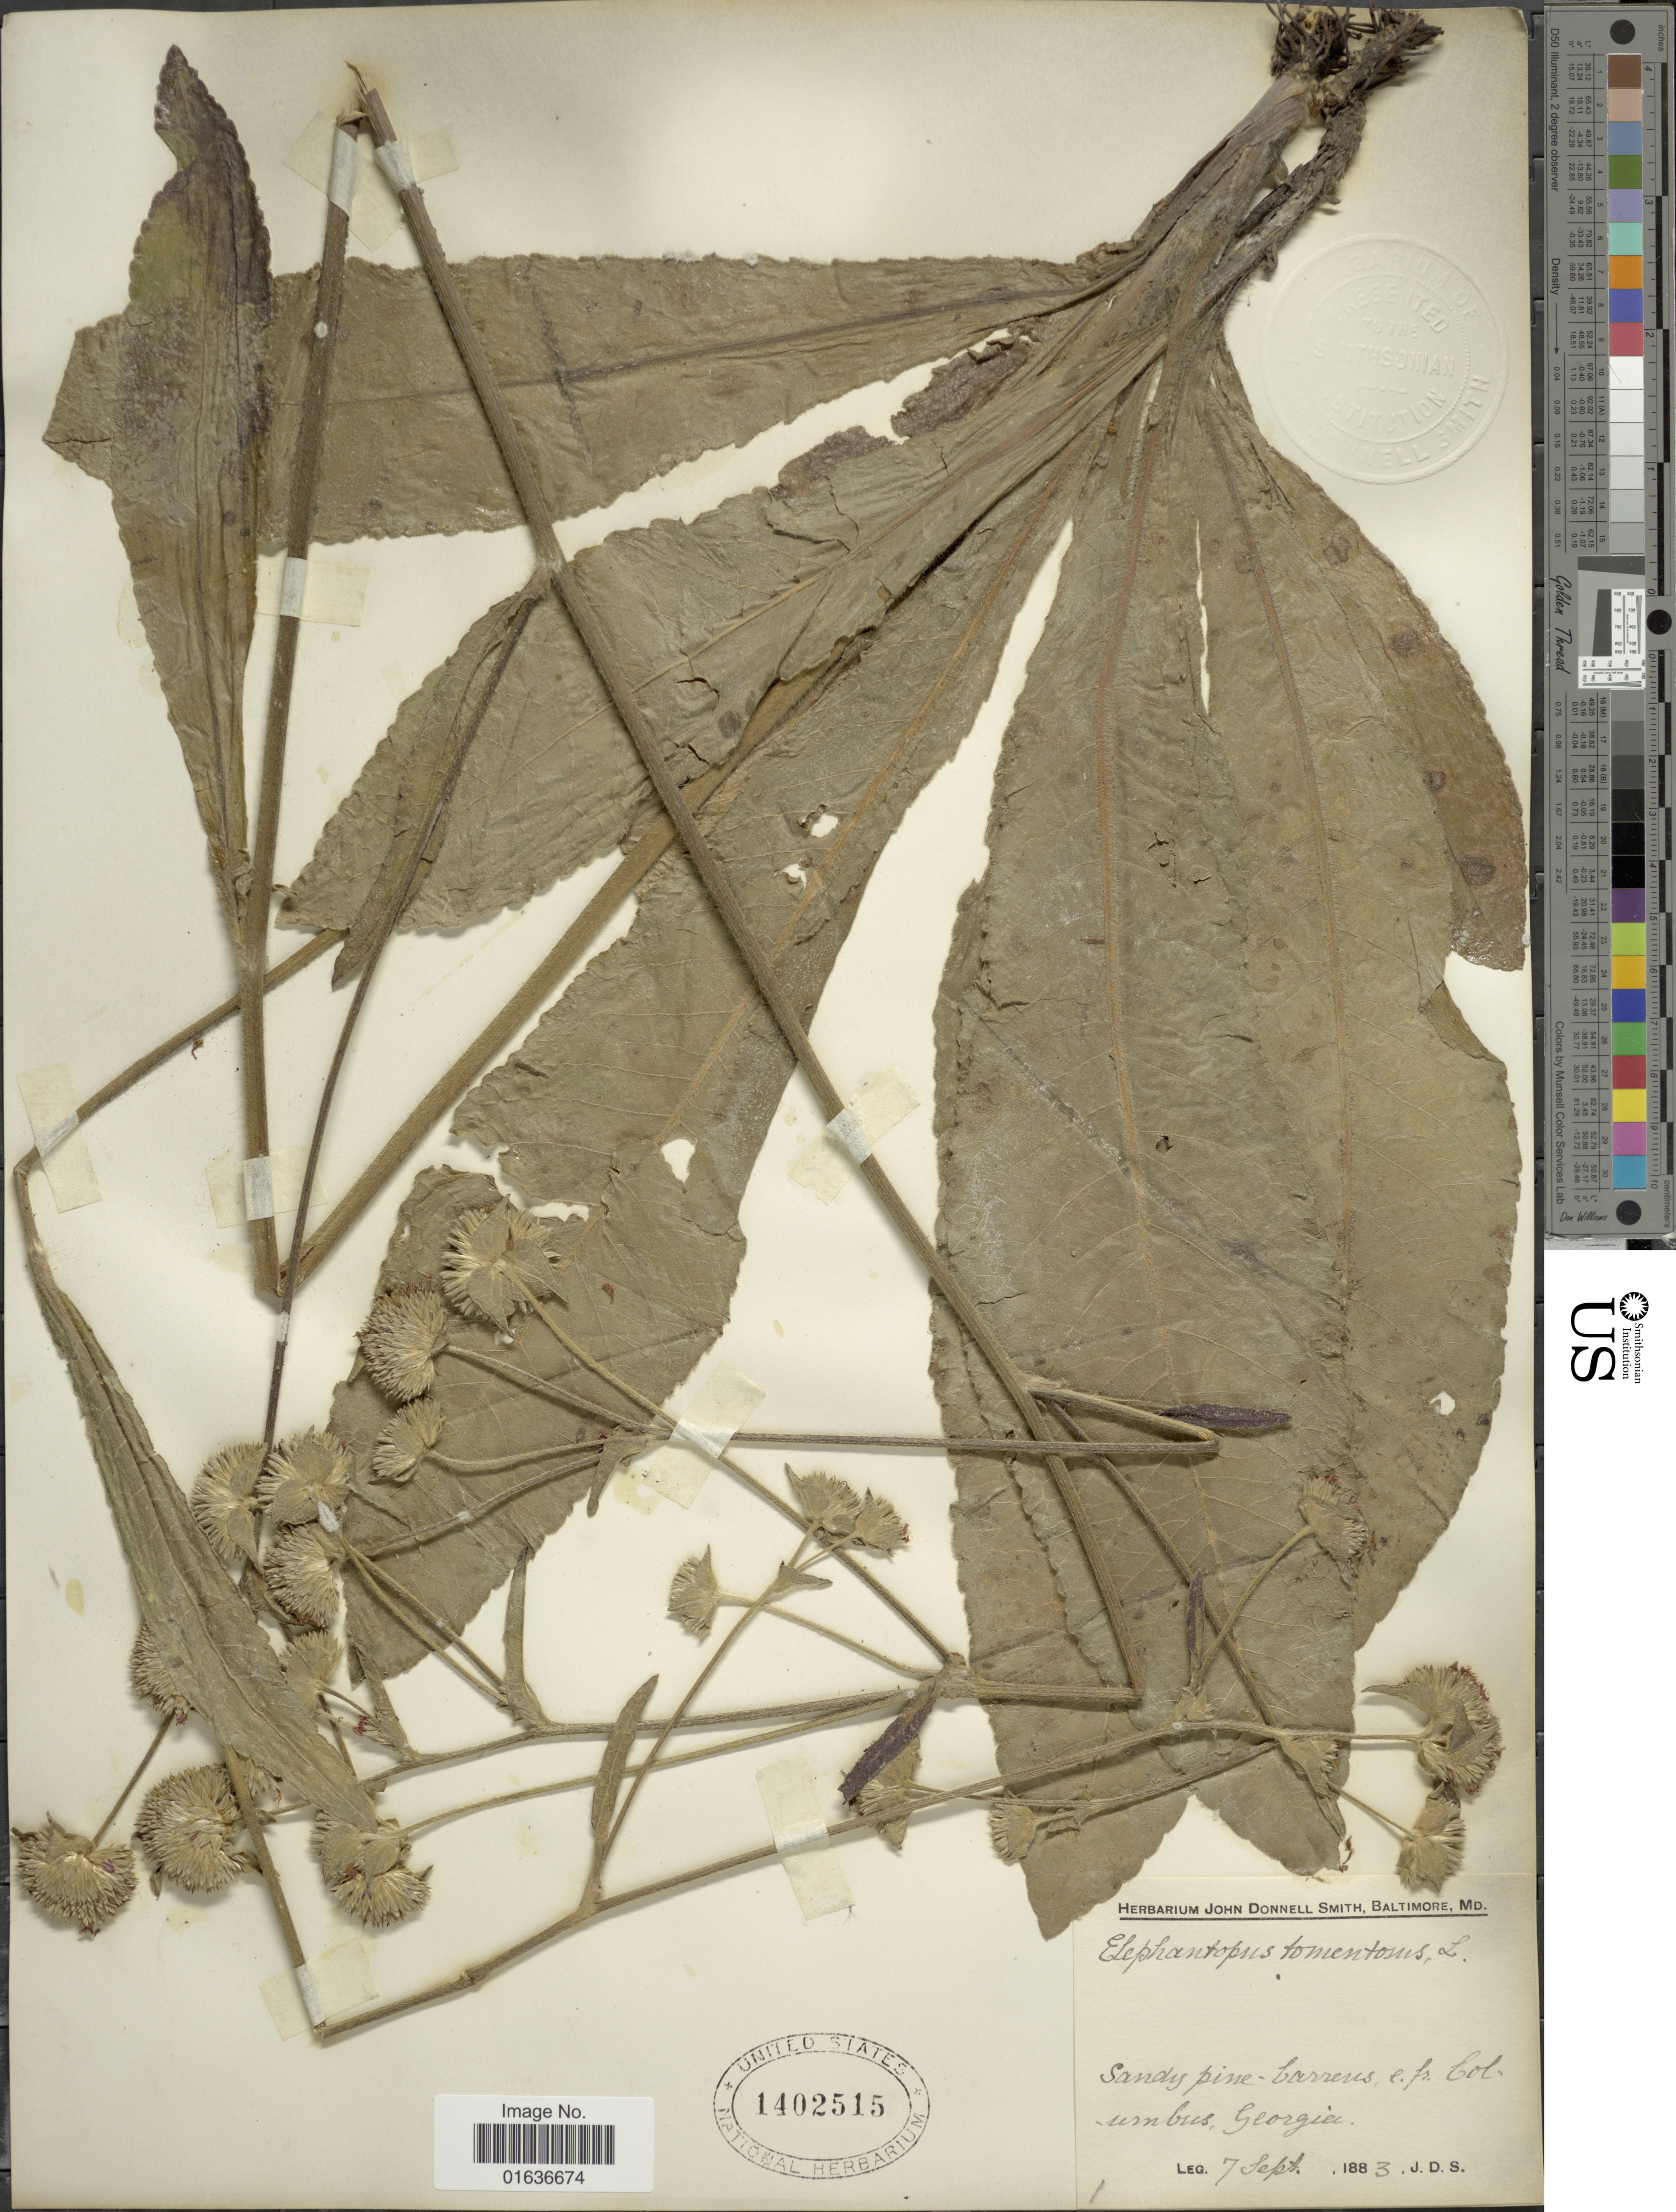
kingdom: Plantae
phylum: Tracheophyta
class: Magnoliopsida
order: Asterales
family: Asteraceae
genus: Elephantopus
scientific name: Elephantopus tomentosus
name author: L.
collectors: J. Donnell Smith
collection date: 1883-09-07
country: United States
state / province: Georgia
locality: Sandy - pine - barrens e fr. Columbus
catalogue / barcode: US 1402515